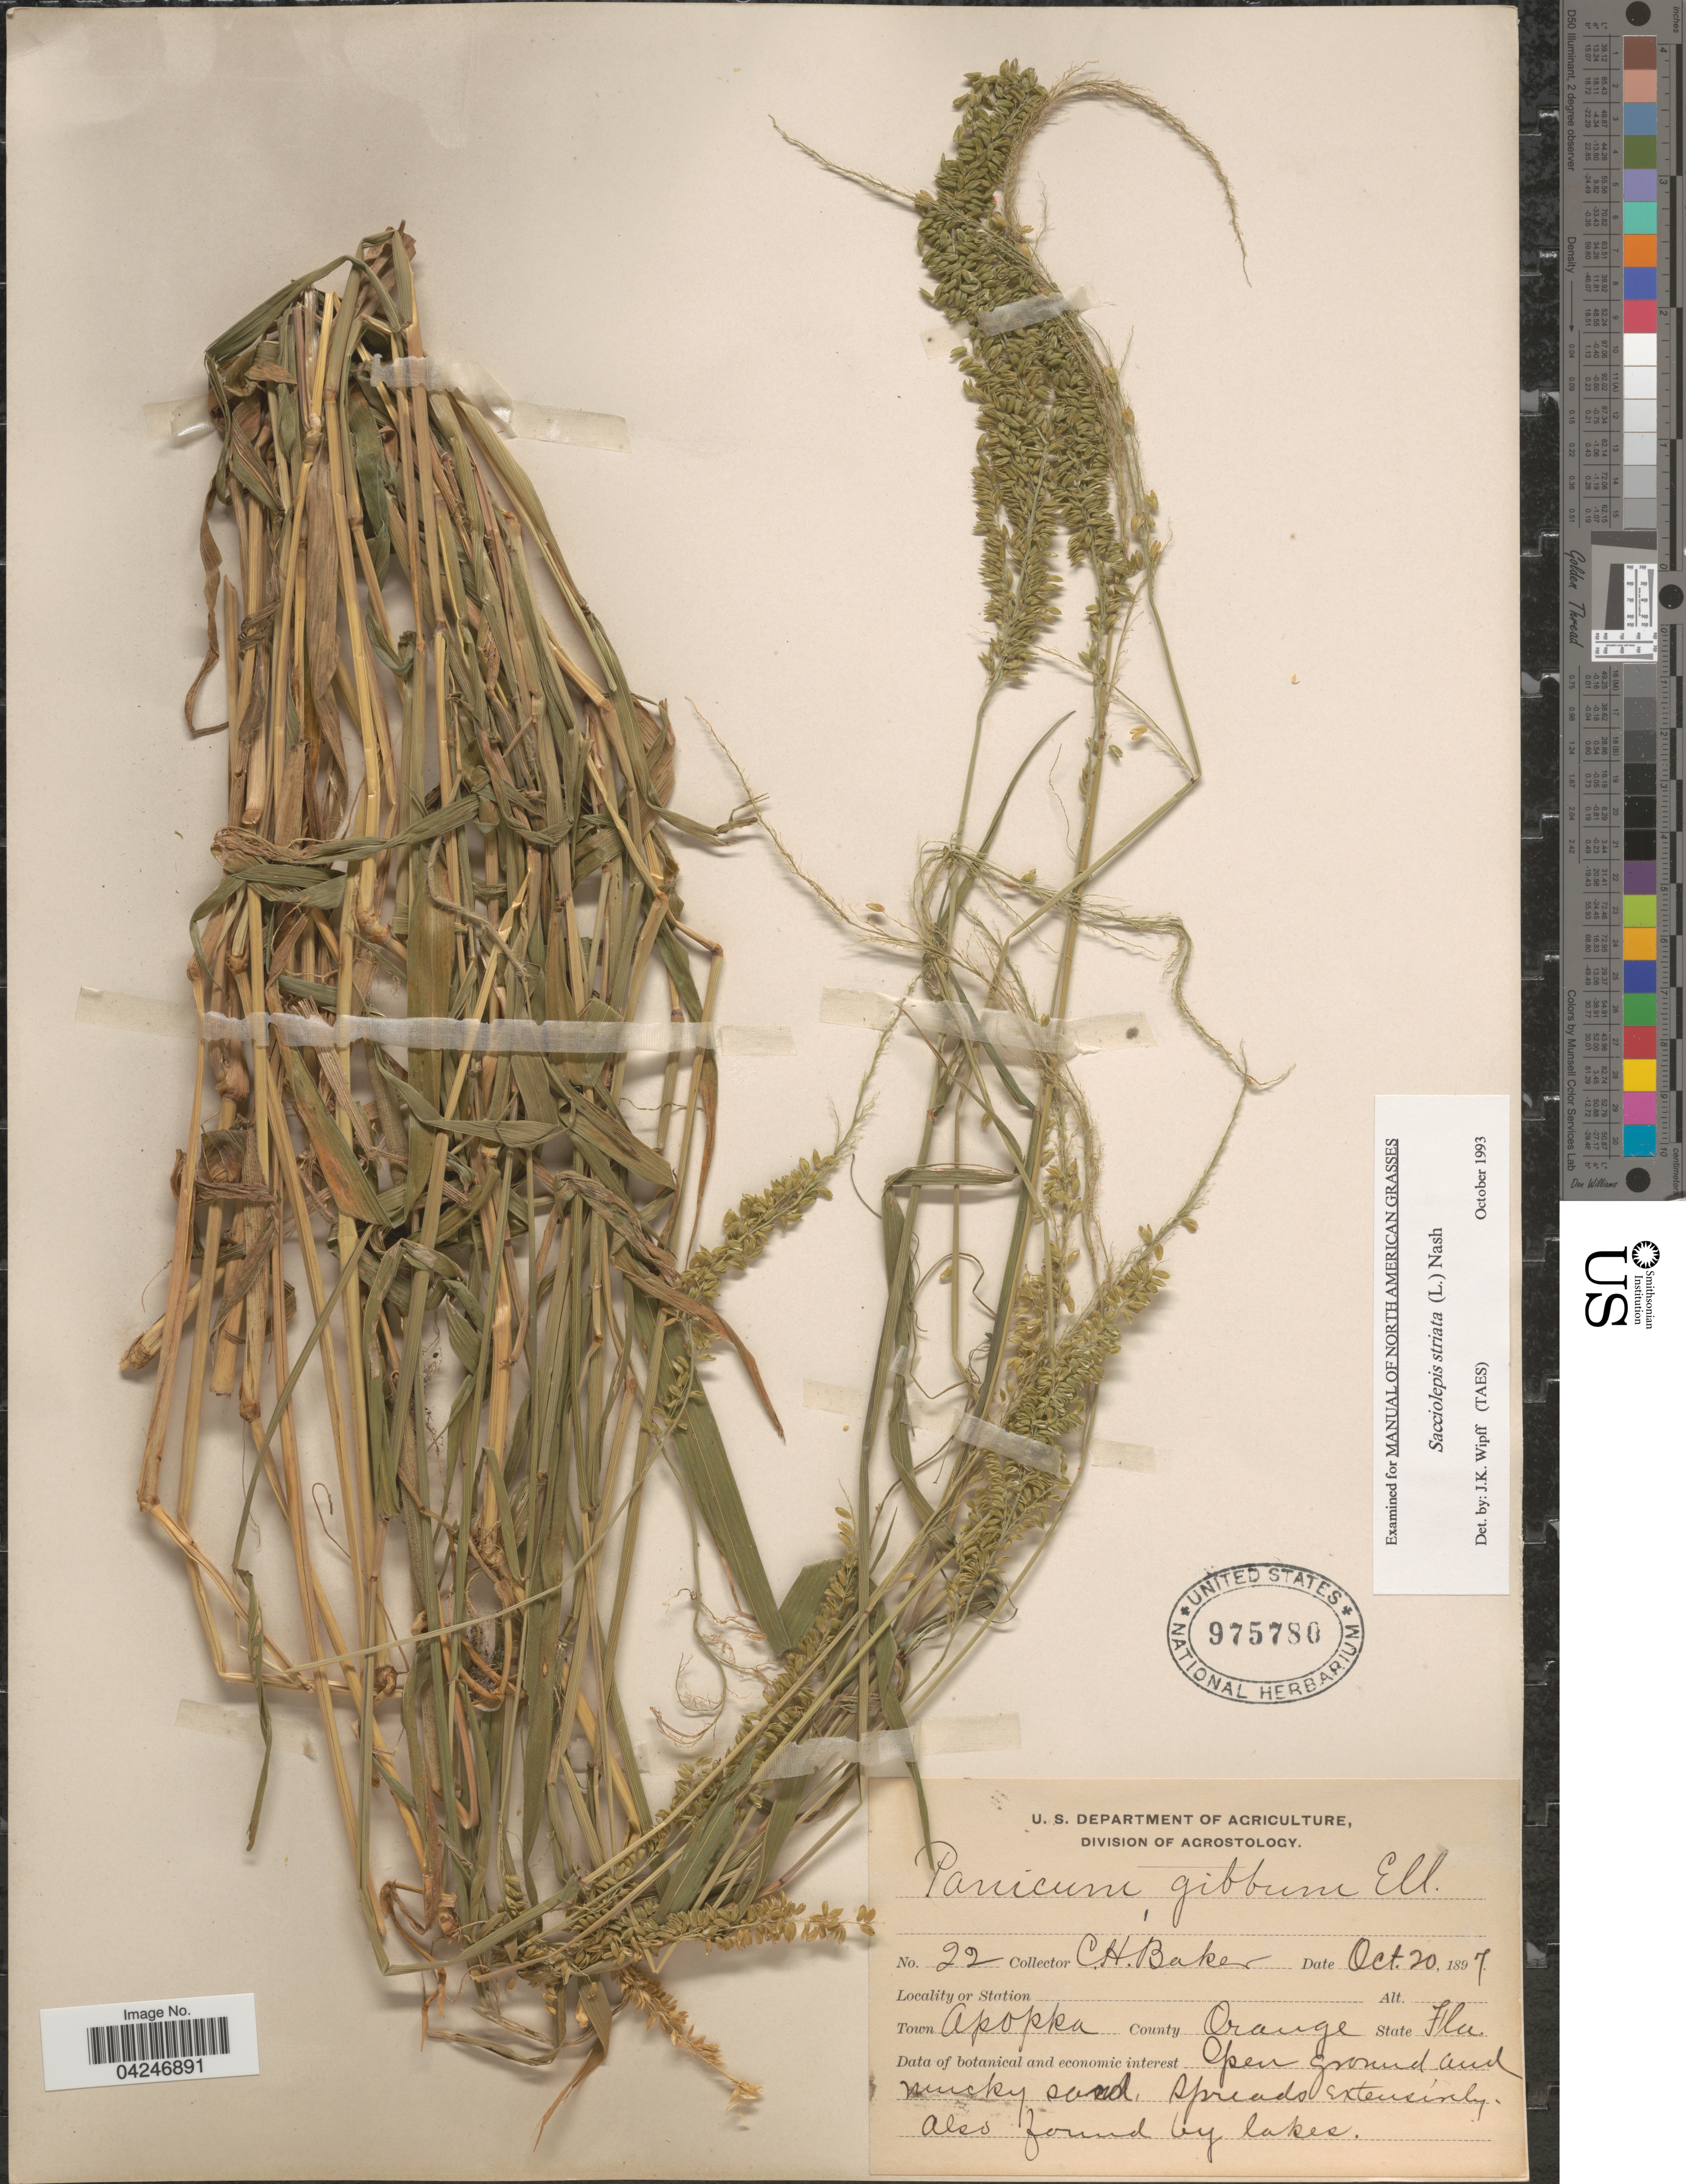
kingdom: Plantae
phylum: Tracheophyta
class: Liliopsida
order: Poales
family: Poaceae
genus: Sacciolepis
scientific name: Sacciolepis striata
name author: (L.) Nash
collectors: C. H. Baker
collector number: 22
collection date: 1897-10-20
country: United States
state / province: Florida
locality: Town apopra. County Orange.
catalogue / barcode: US 975780